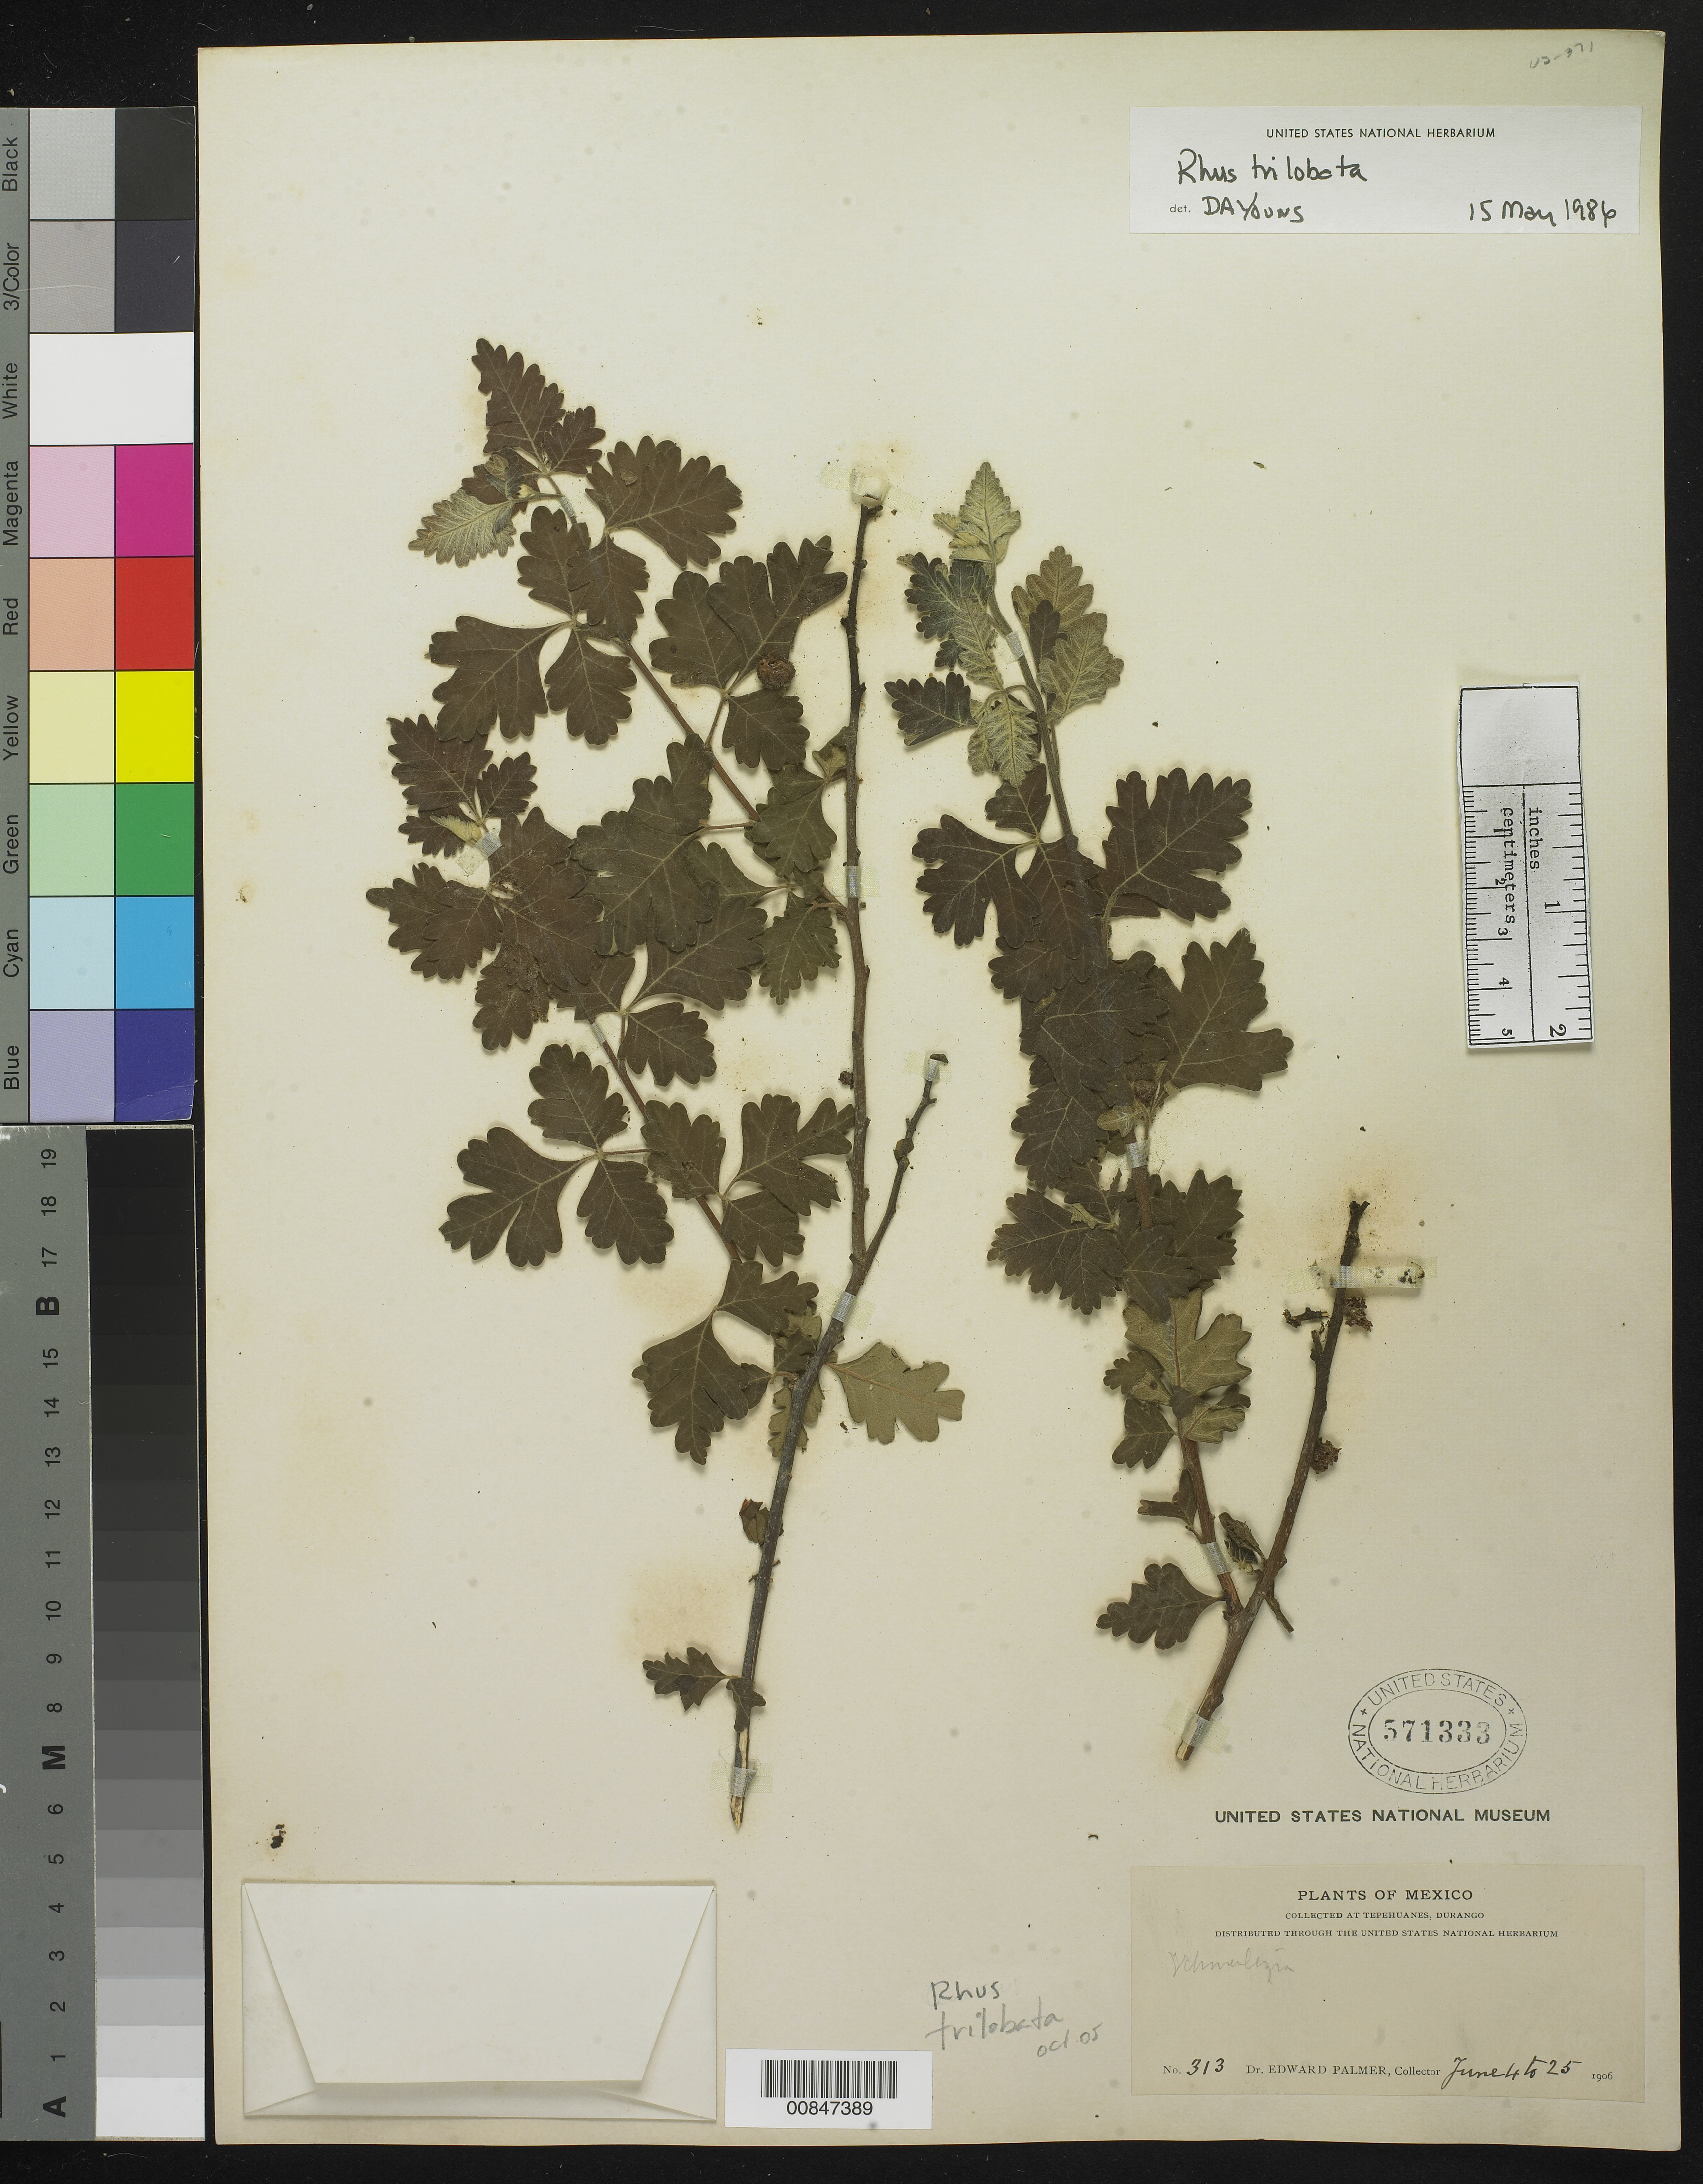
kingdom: Plantae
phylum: Tracheophyta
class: Magnoliopsida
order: Sapindales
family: Anacardiaceae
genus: Rhus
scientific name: Rhus trilobata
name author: Nutt.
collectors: E. Palmer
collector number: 313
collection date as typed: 04 Jun 1906 to 25 Jun 1906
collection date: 1906-06-04/1906-06-25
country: Mexico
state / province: Durango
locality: Tepehuanes, Durango.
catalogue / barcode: US 571333